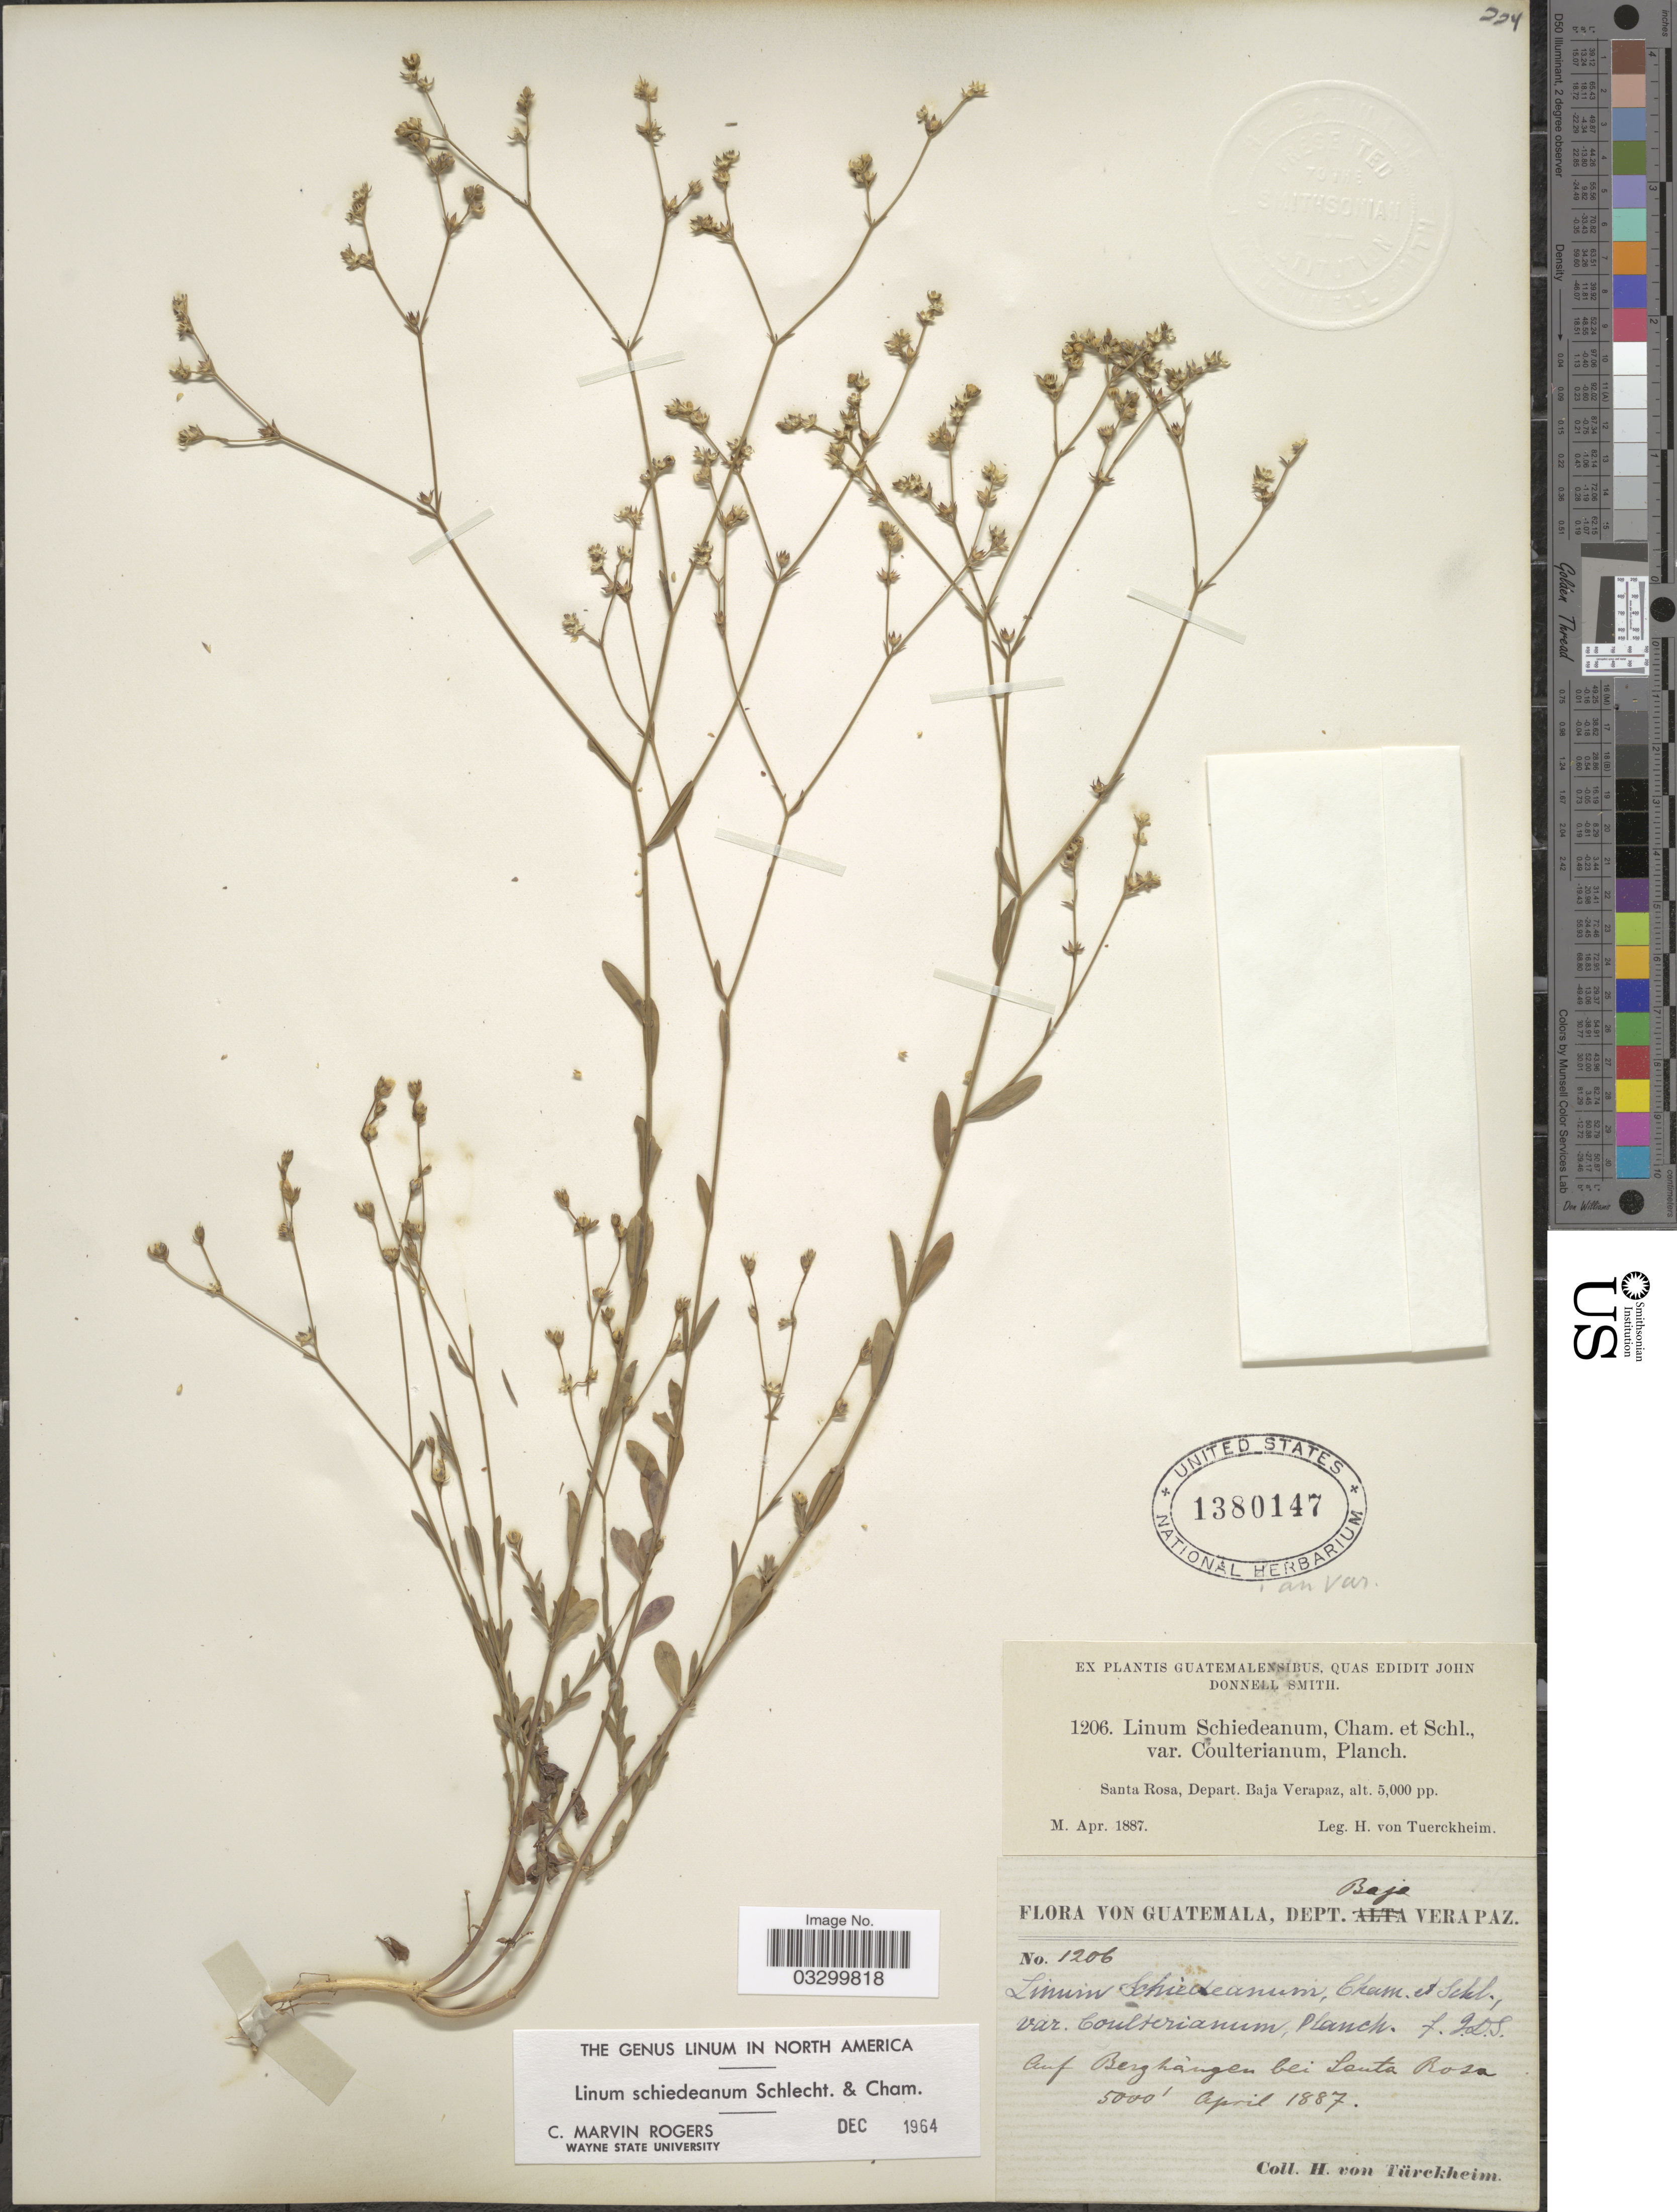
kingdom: Plantae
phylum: Tracheophyta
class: Magnoliopsida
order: Malpighiales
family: Linaceae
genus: Linum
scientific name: Linum schiedeanum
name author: Schltdl. & Cham.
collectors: H. von Türckheim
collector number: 1206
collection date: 1887-04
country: Guatemala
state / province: Baja Verapaz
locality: Santa Rosa, Deptart. Baja Verapaz.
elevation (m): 1524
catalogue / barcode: US 1380147